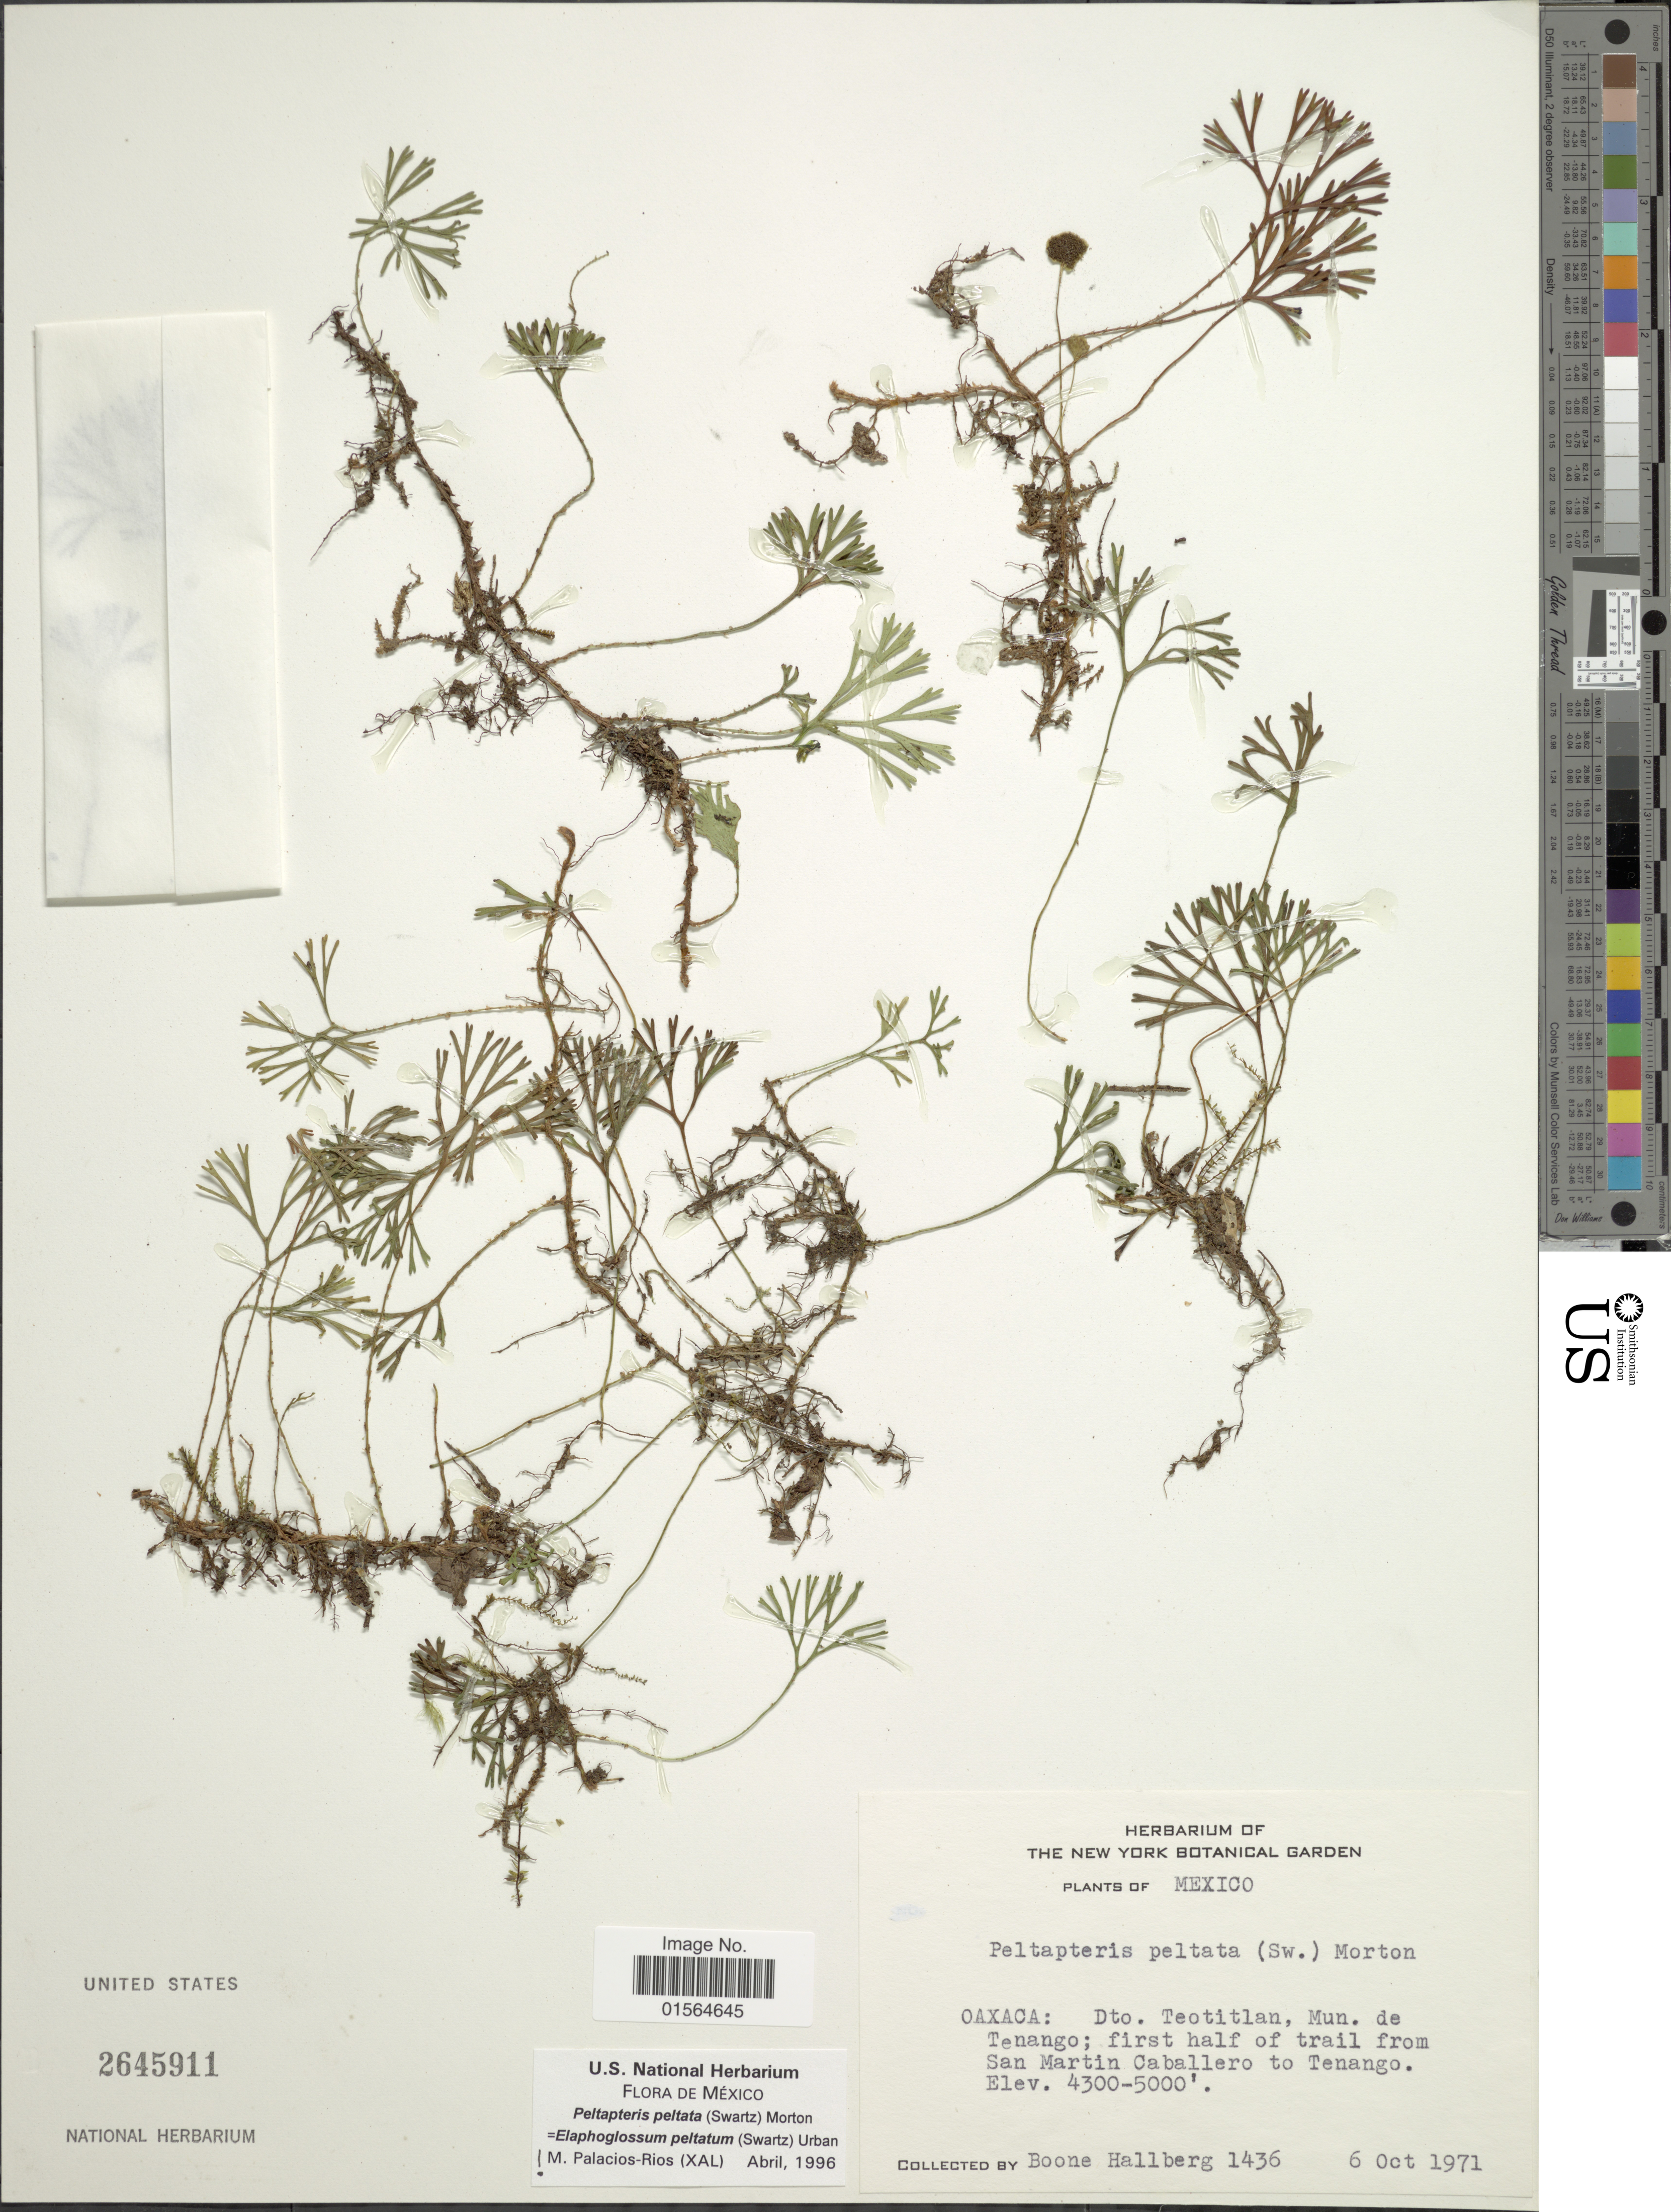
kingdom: Plantae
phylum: Tracheophyta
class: Polypodiopsida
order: Polypodiales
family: Dryopteridaceae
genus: Elaphoglossum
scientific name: Elaphoglossum peltatum f. peltatum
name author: (Sw.) Urb.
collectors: B. Hallberg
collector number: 1436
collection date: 1971-10-06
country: Mexico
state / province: Oaxaca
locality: Dto. Teotitlan, Mun. de Tenango; first half of trail from San Martin Caballero to Tenango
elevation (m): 1311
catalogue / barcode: US 2645911